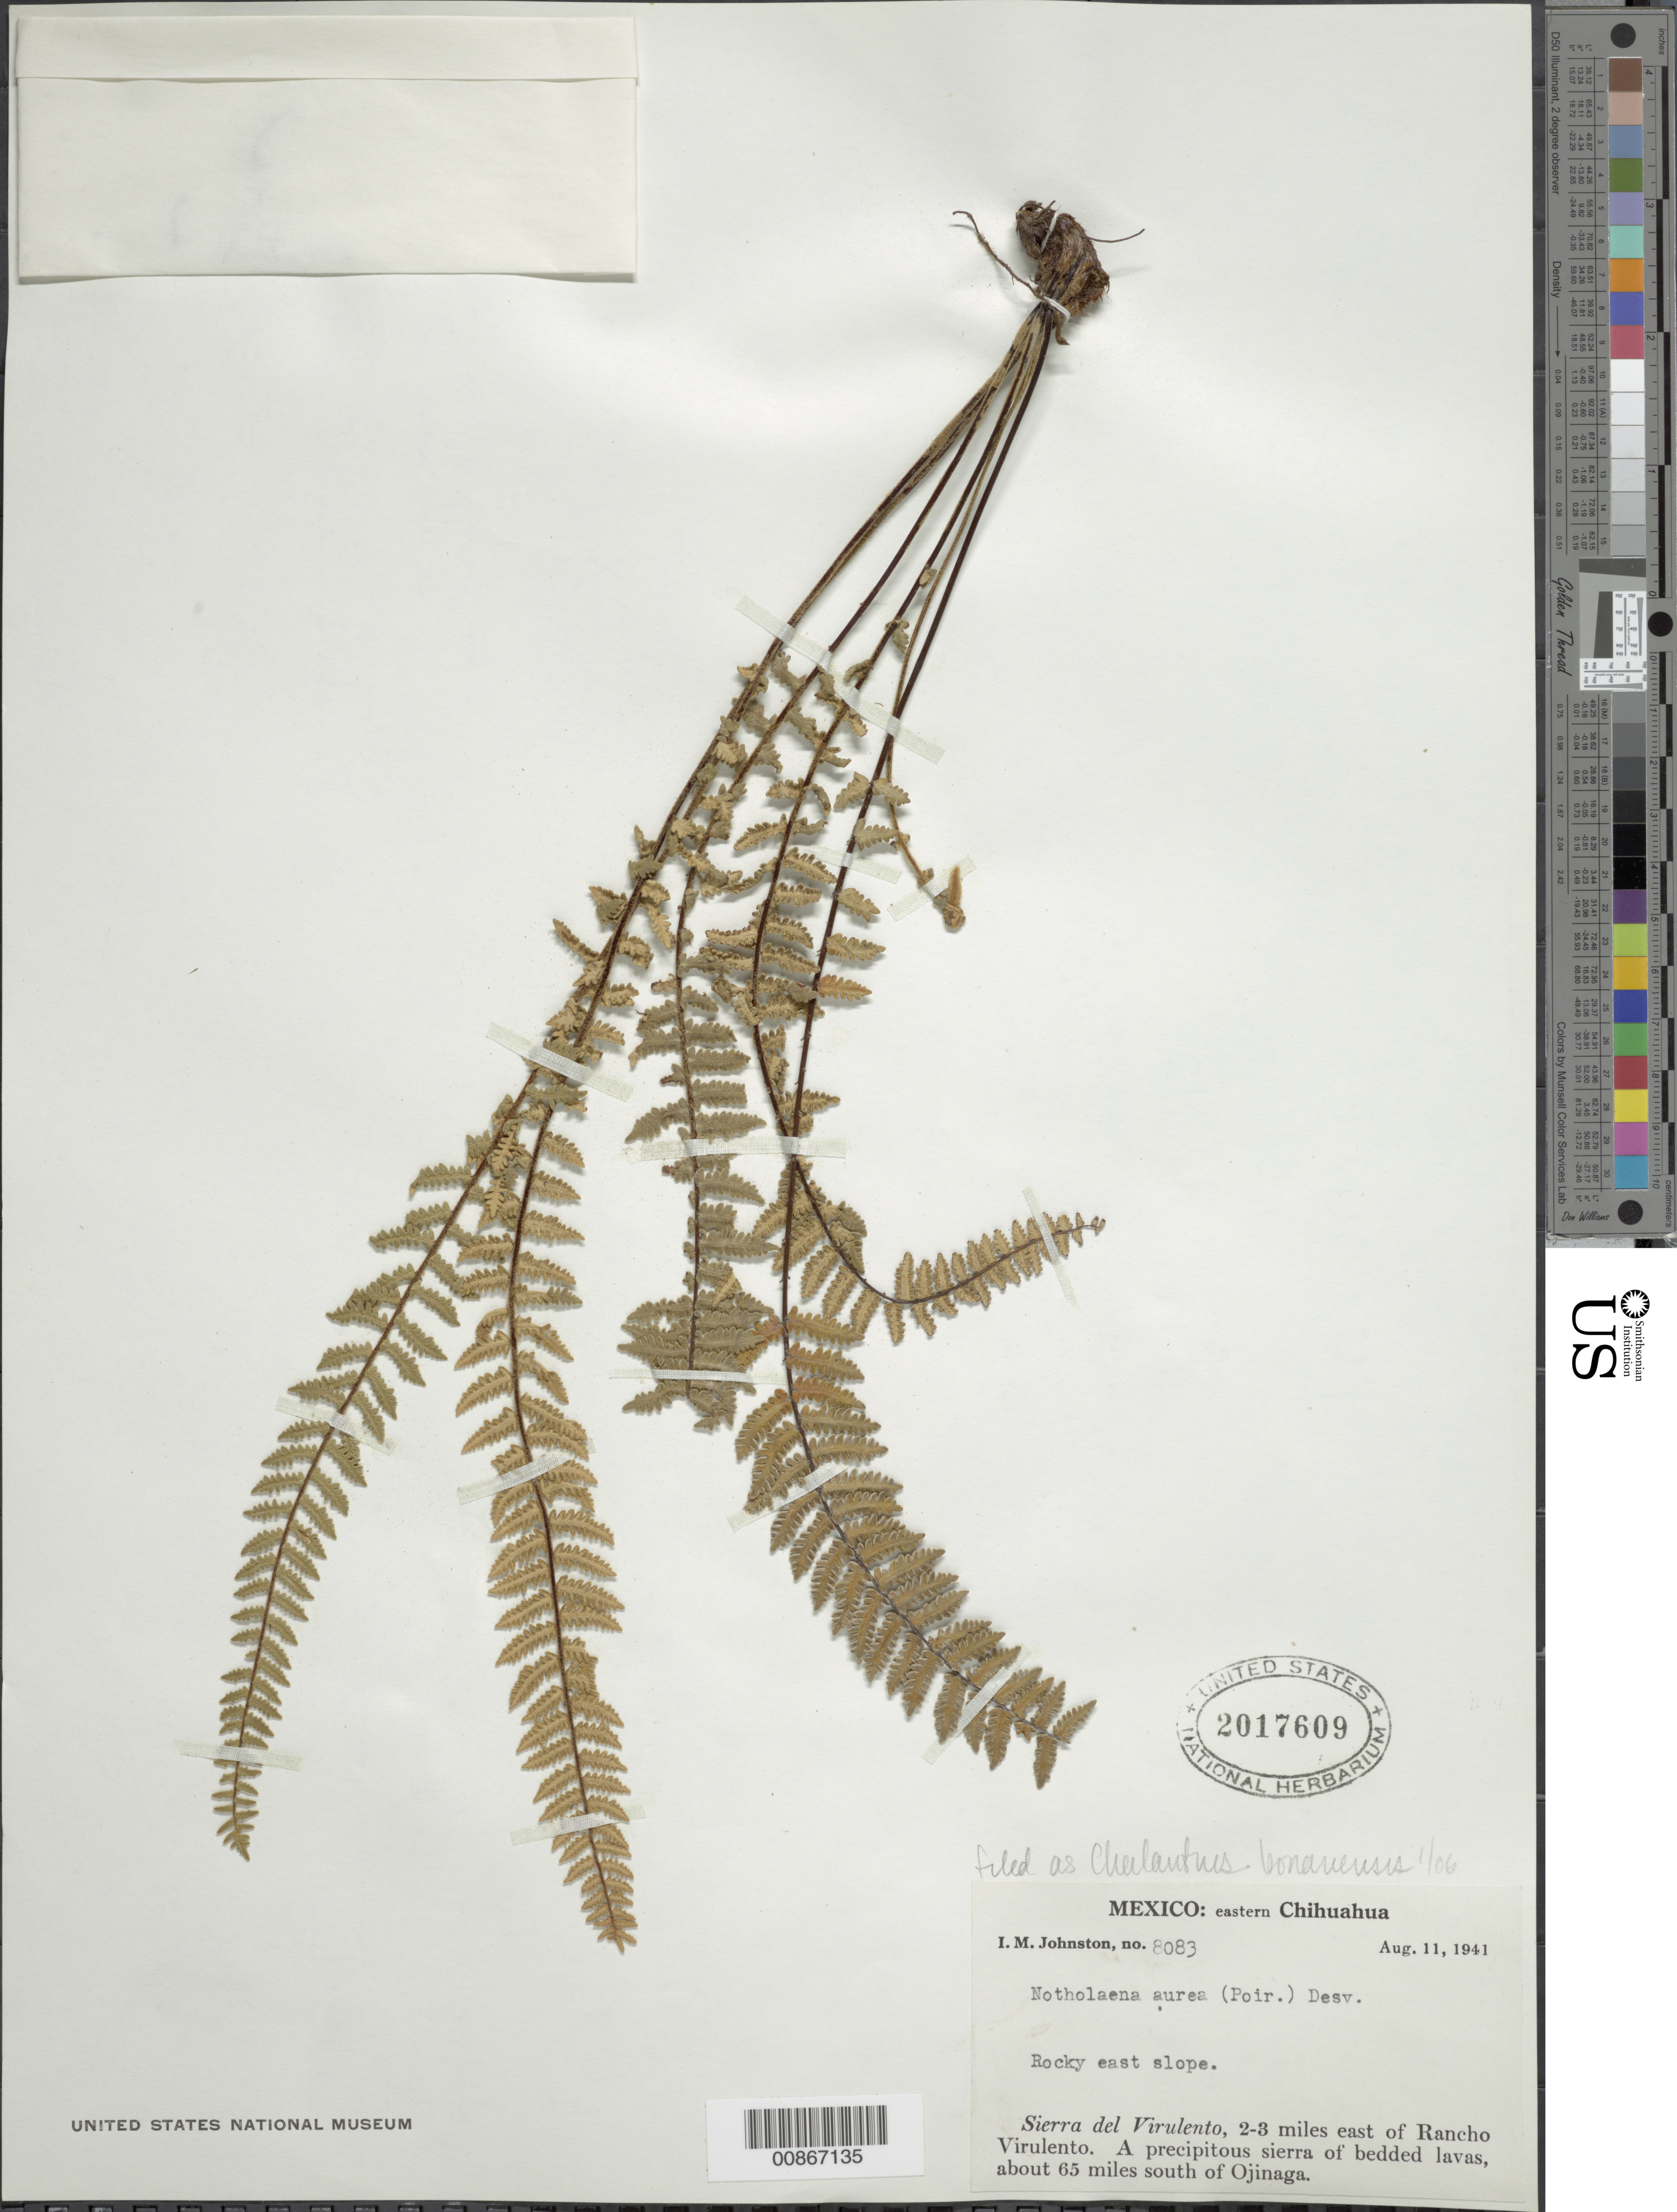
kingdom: Plantae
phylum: Tracheophyta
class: Polypodiopsida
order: Polypodiales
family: Pteridaceae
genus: Myriopteris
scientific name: Myriopteris aurea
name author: (Poir.) Grusz & Windham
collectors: I.M. Johnston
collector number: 8083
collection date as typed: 11 Aug 1941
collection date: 1941-08-11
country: Mexico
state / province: Chihuahua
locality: Eastern Chihuahua. Sierra del Virulento, 2-3 miles east of Rancho Virulento. A precipitous sierra of bedded lavas (east slope) about 65 miles south of Ojinaga.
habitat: Rocky slope. A precipitous sierra of bedded lavas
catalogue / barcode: US 2017609